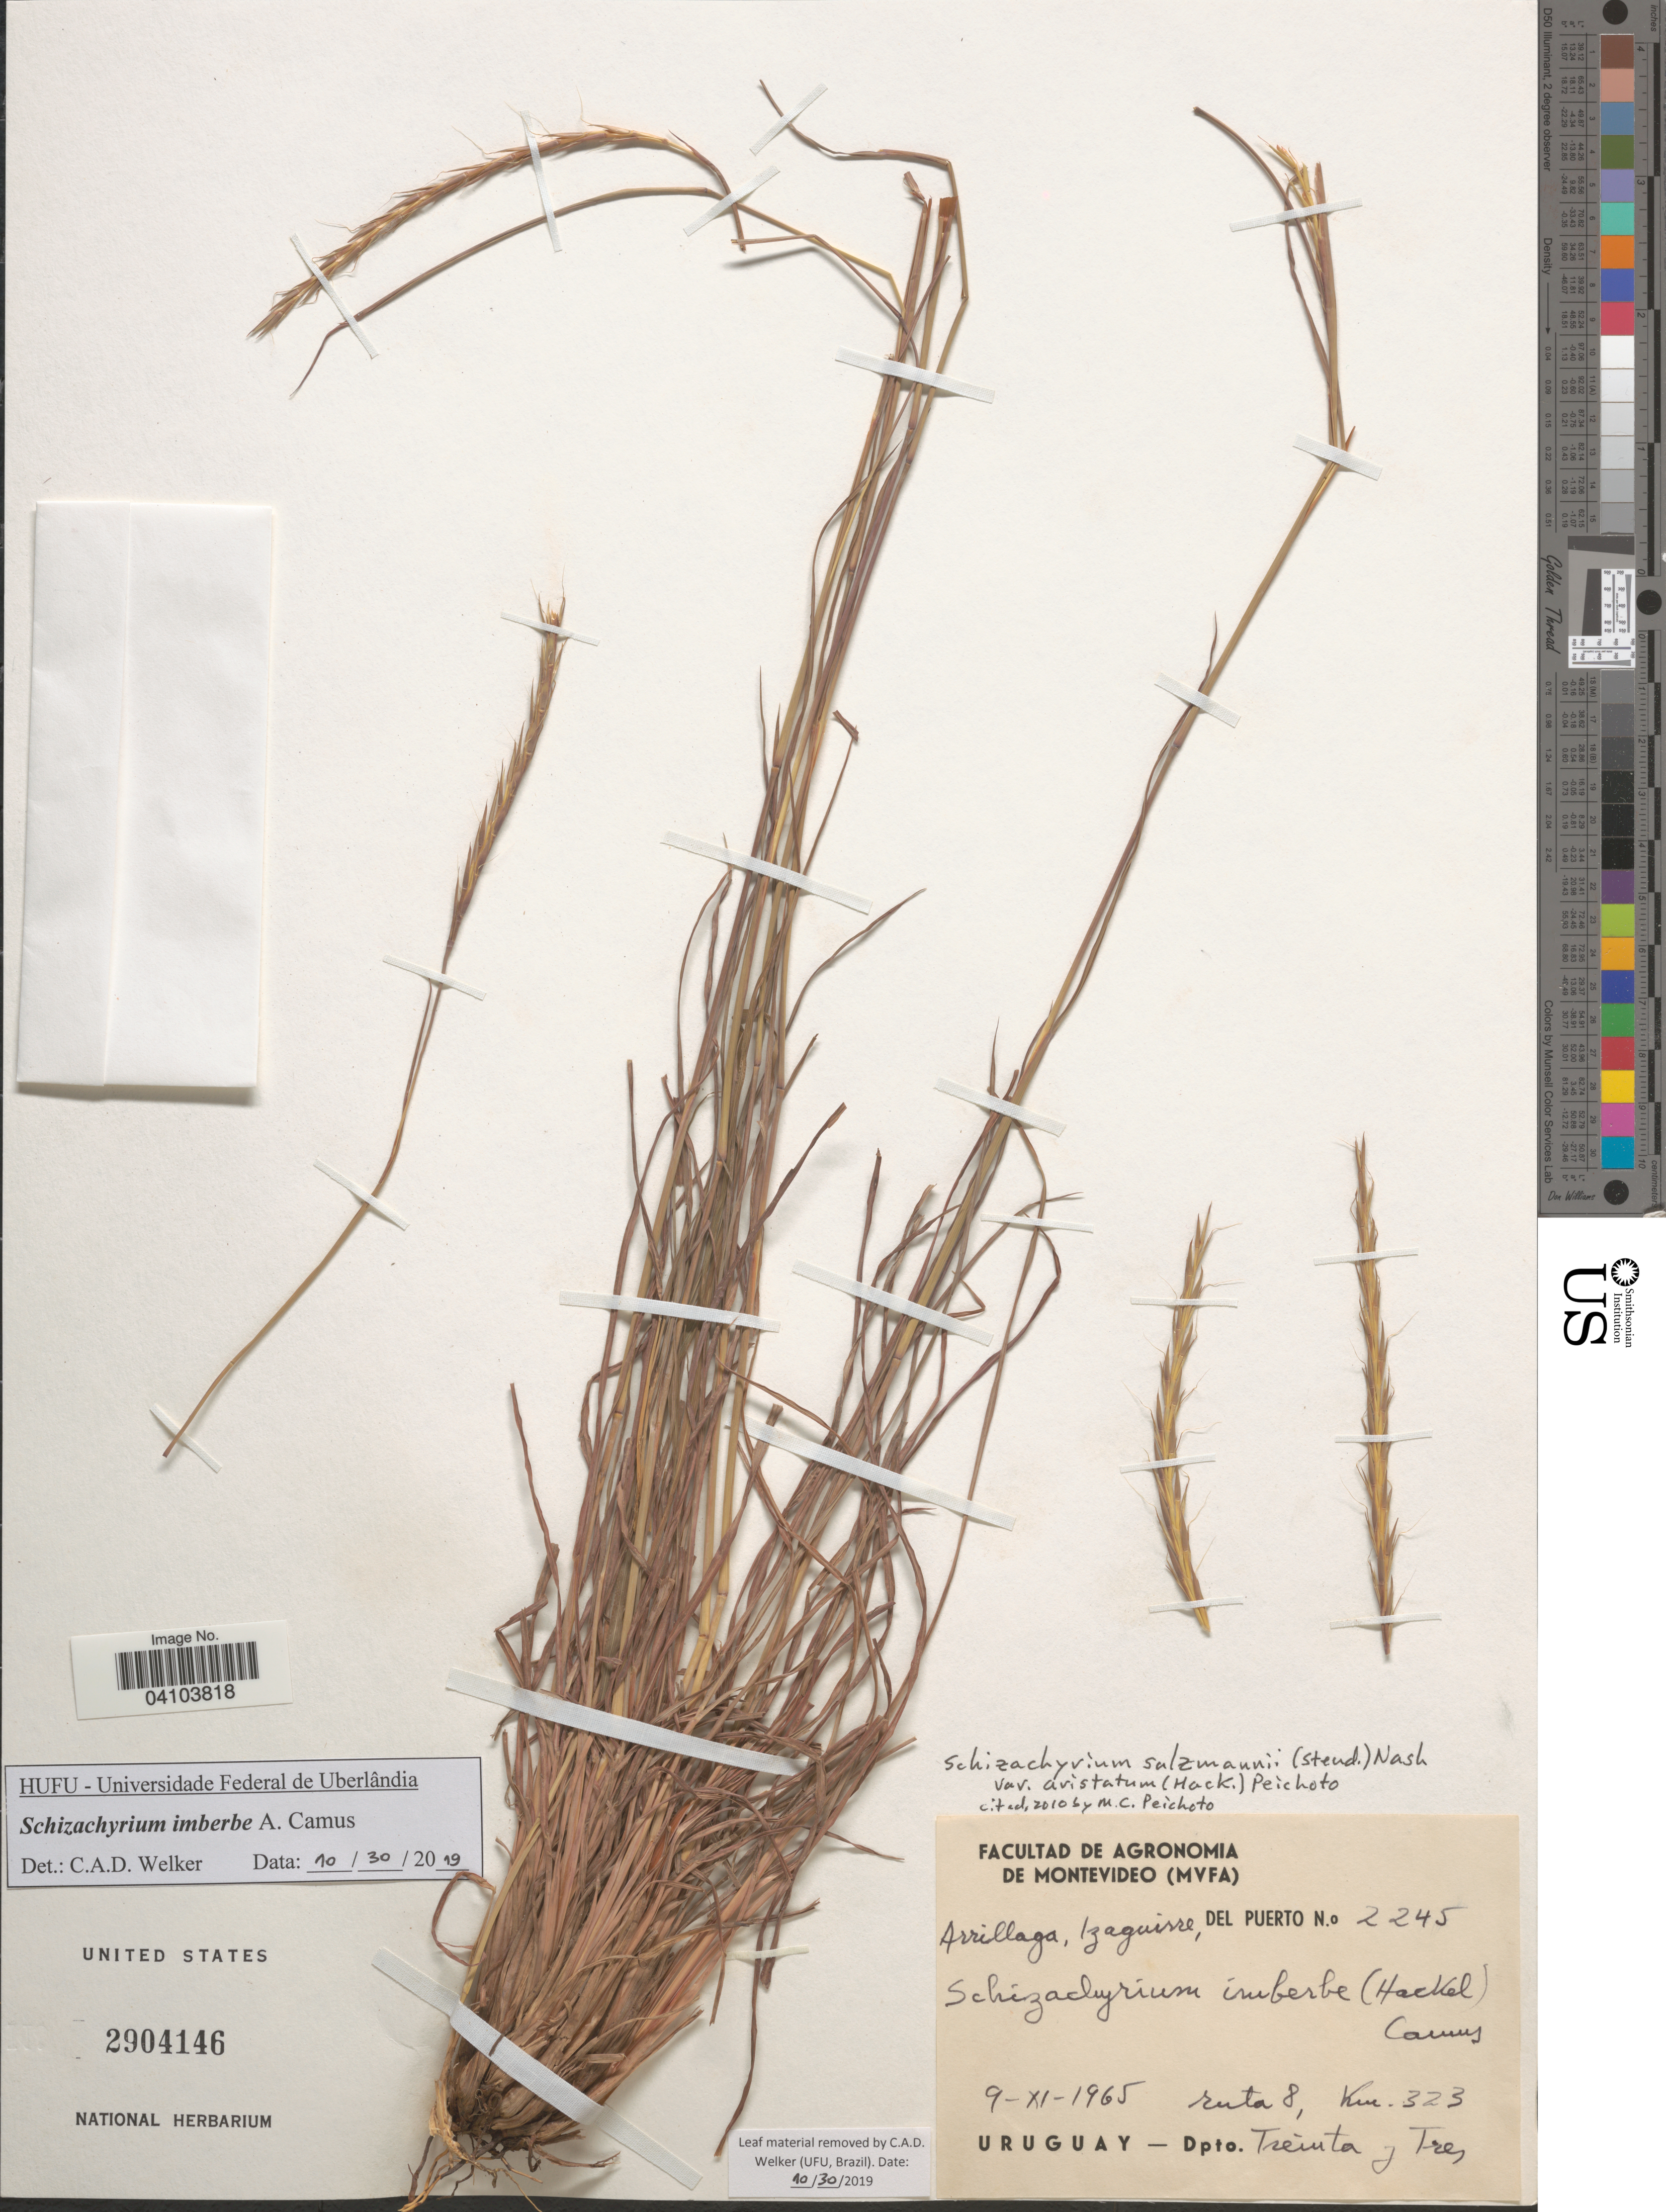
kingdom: Plantae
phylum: Tracheophyta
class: Liliopsida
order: Poales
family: Poaceae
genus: Schizachyrium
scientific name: Schizachyrium salzmanii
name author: (Trin. ex Steud.) Nash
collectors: Arrillaga, Izaguirre & Del Puerto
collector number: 2245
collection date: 1965-11-09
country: Uruguay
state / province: Treinta y Tres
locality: Ruta 8, Km. 323. Dpto. Treinta y Tres.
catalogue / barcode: US 2904146